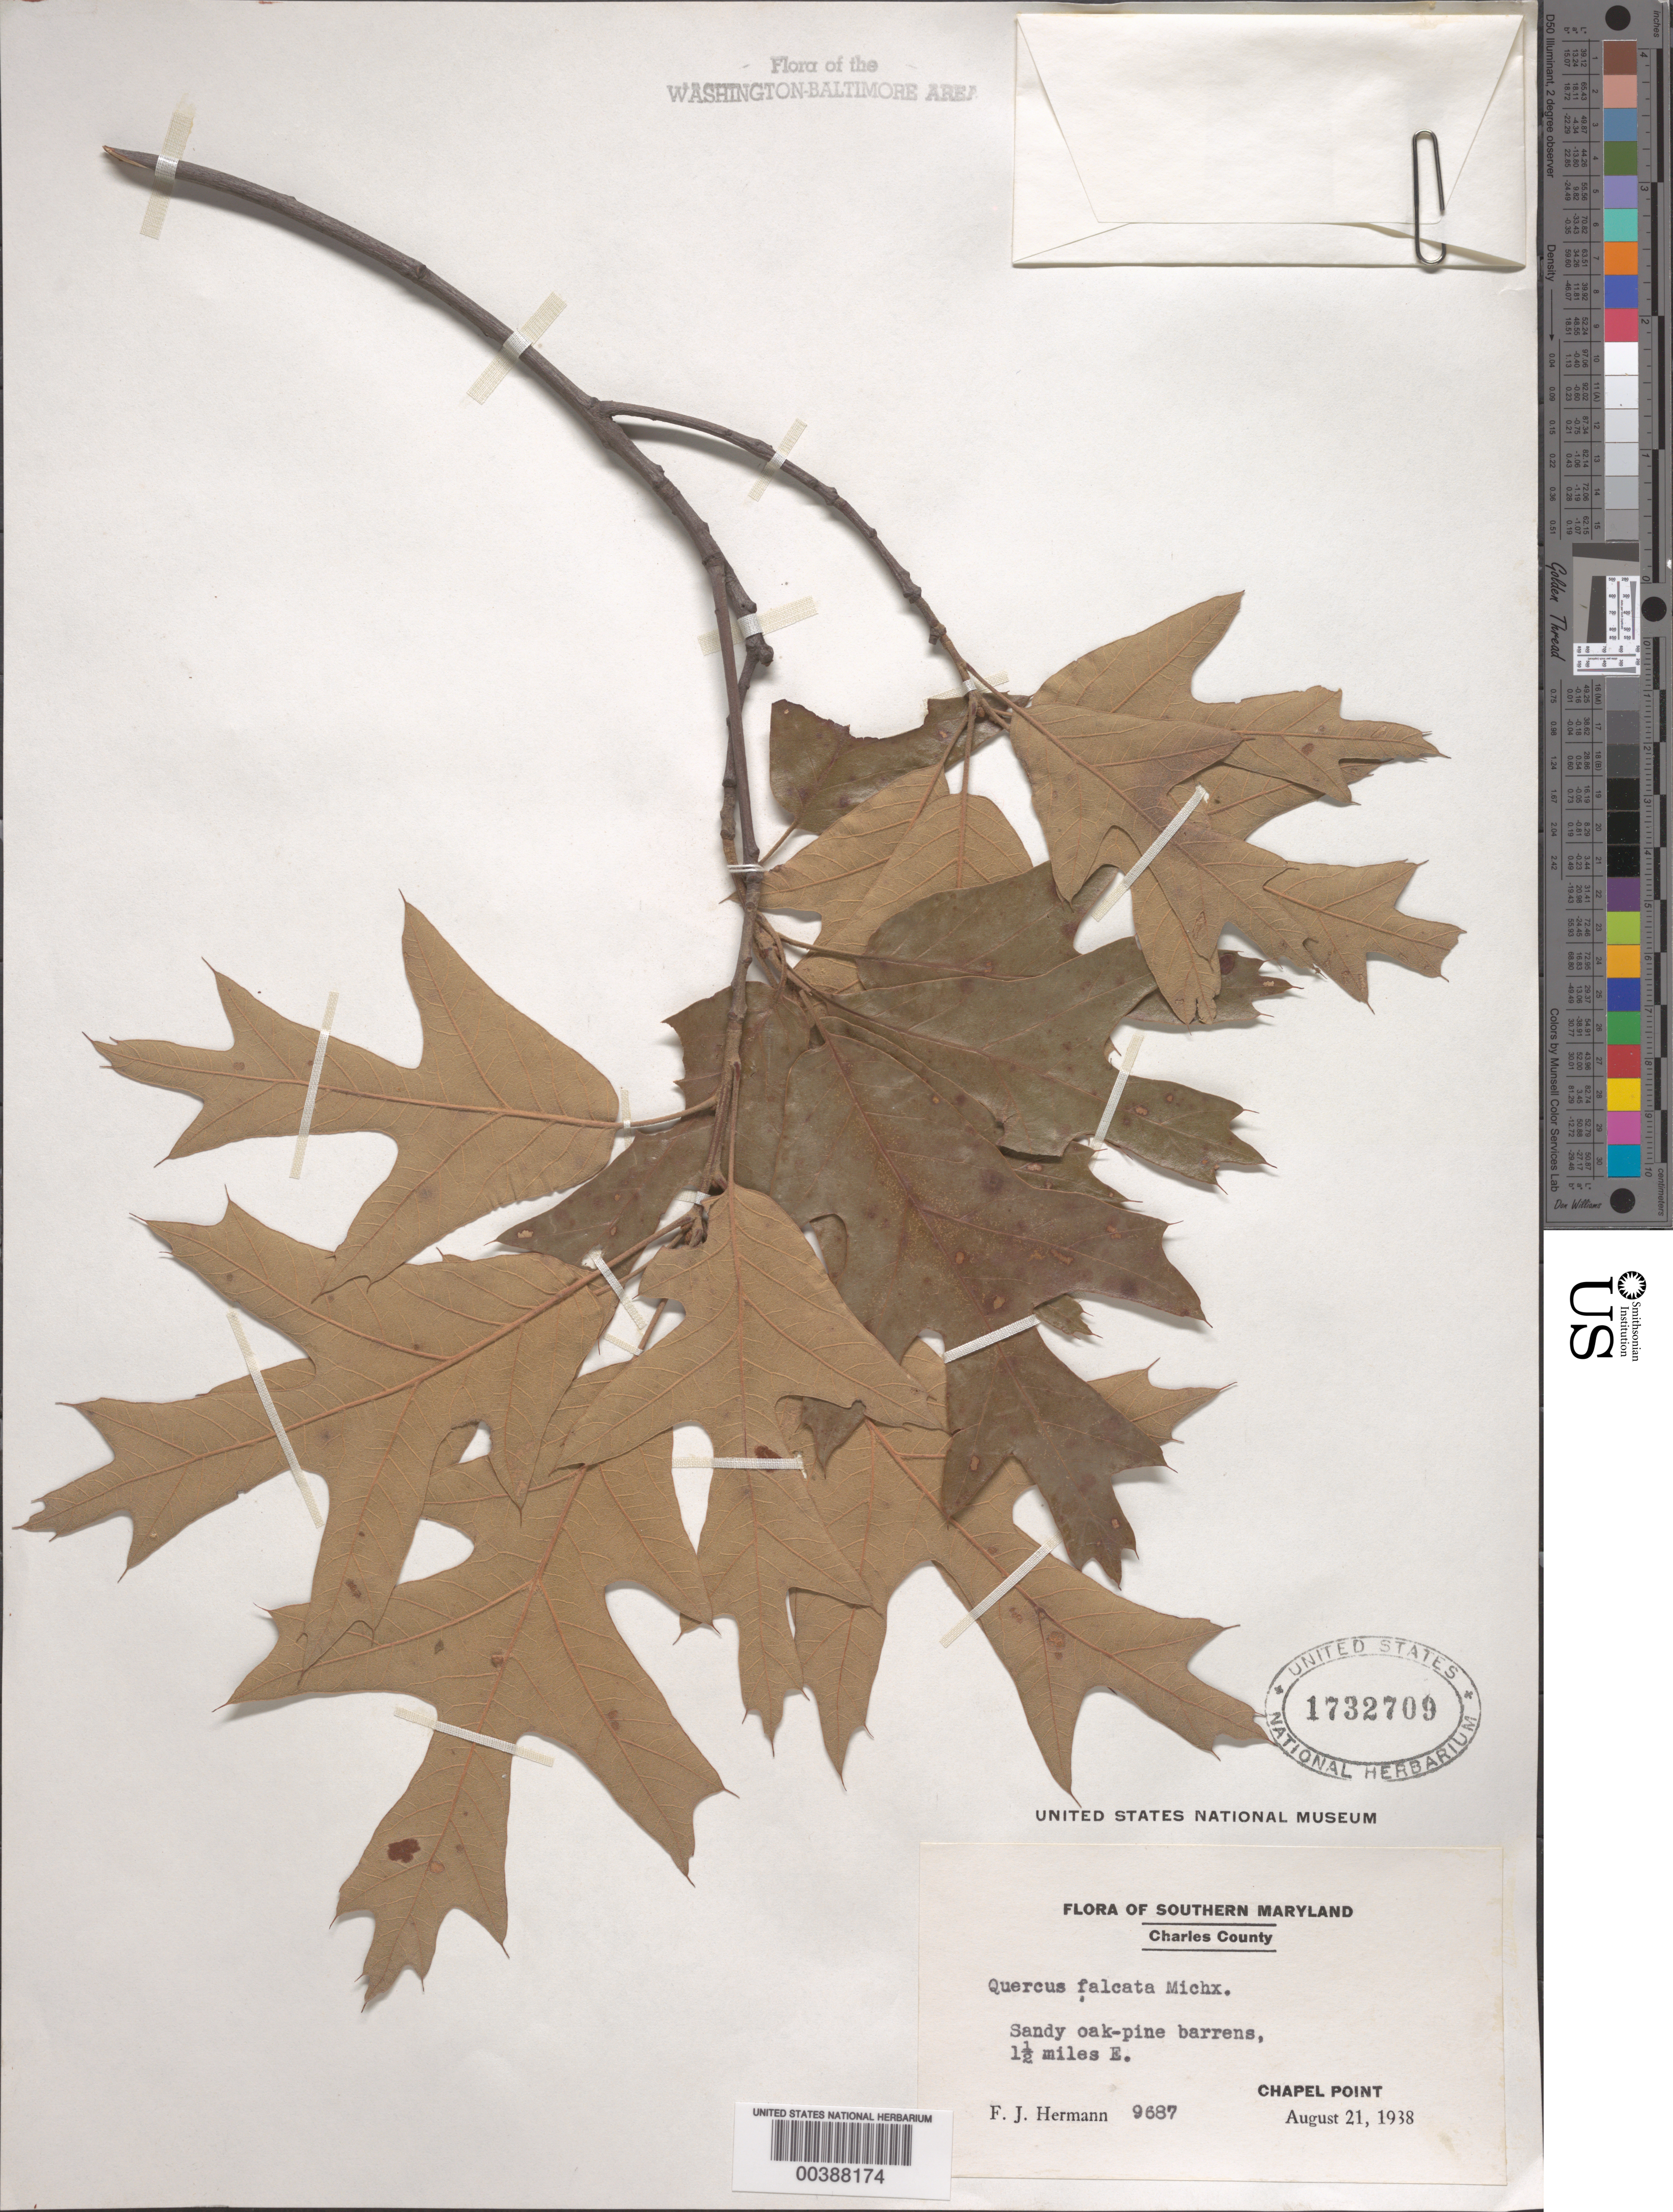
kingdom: Plantae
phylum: Tracheophyta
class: Magnoliopsida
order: Fagales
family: Fagaceae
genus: Quercus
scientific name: Quercus falcata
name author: Michx.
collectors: F. J. Hermann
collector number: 9687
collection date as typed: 21 Aug 1938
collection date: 1938-08-21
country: United States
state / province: Maryland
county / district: Charles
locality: East of Chapel Point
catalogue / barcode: US 1732709